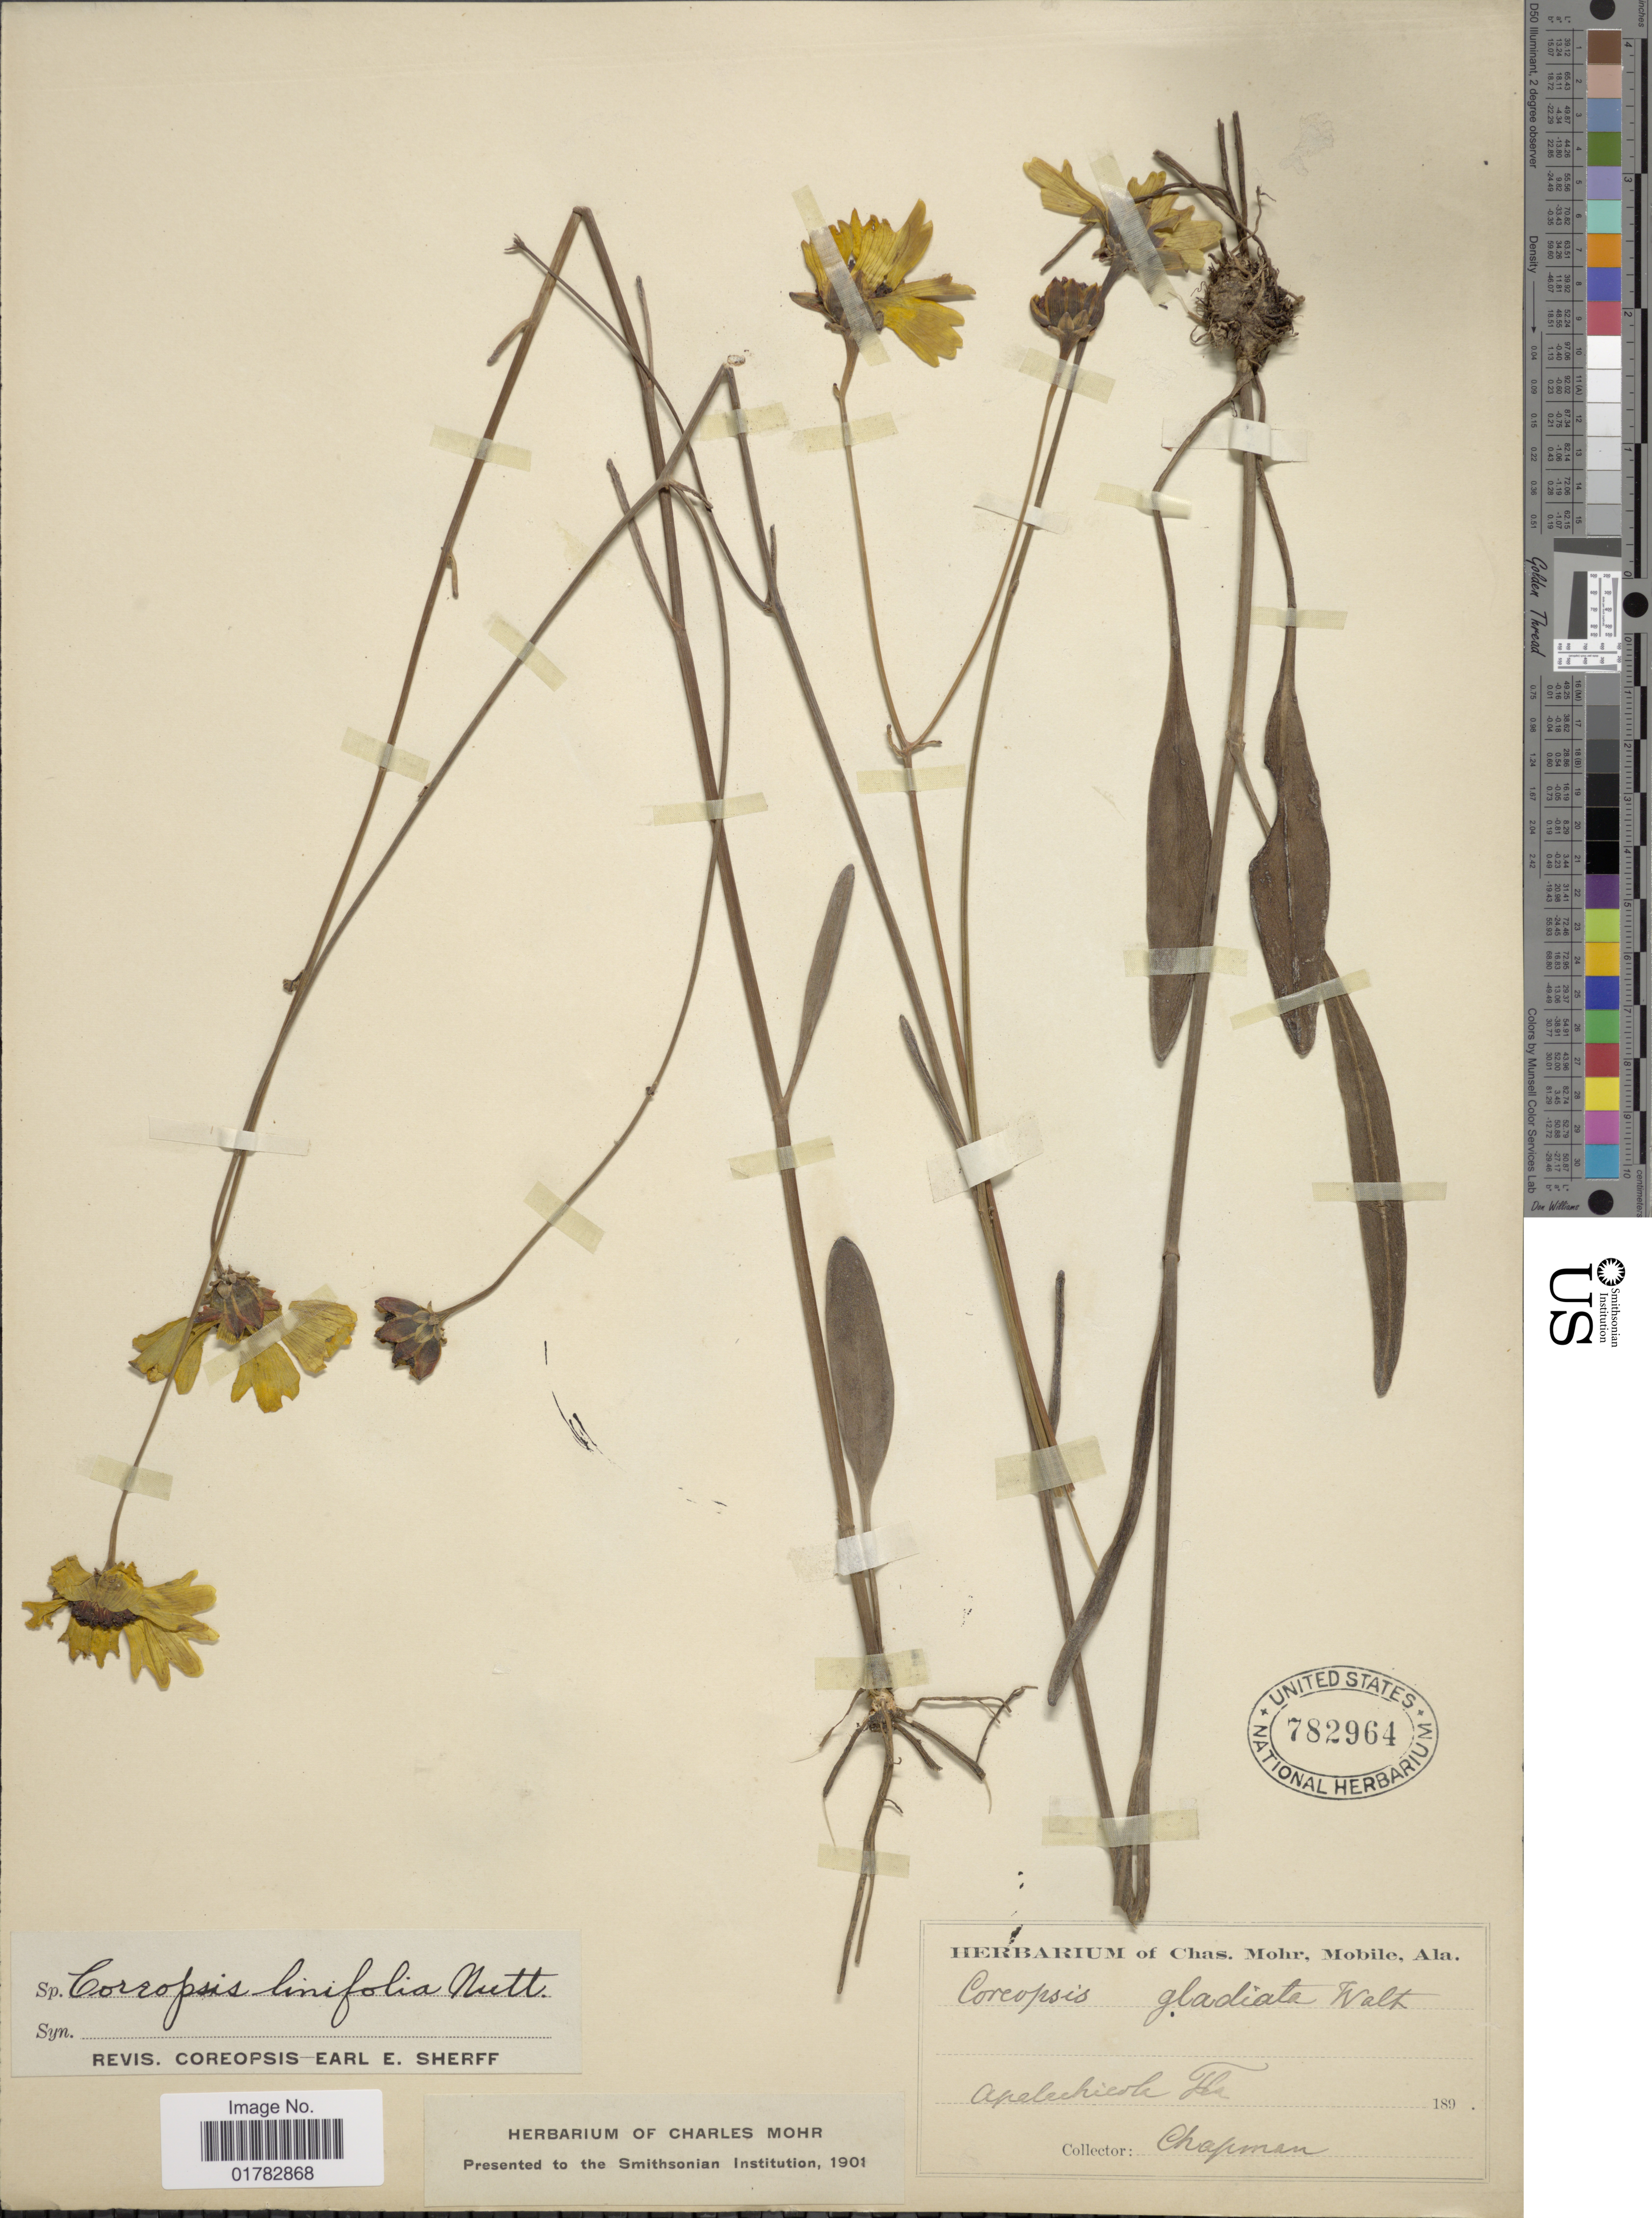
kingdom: Plantae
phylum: Tracheophyta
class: Magnoliopsida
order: Asterales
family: Asteraceae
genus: Coreopsis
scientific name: Coreopsis linifolia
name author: Nutt.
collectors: A. Chapman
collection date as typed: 189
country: United States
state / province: Florida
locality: Apalachicola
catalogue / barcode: US 782964